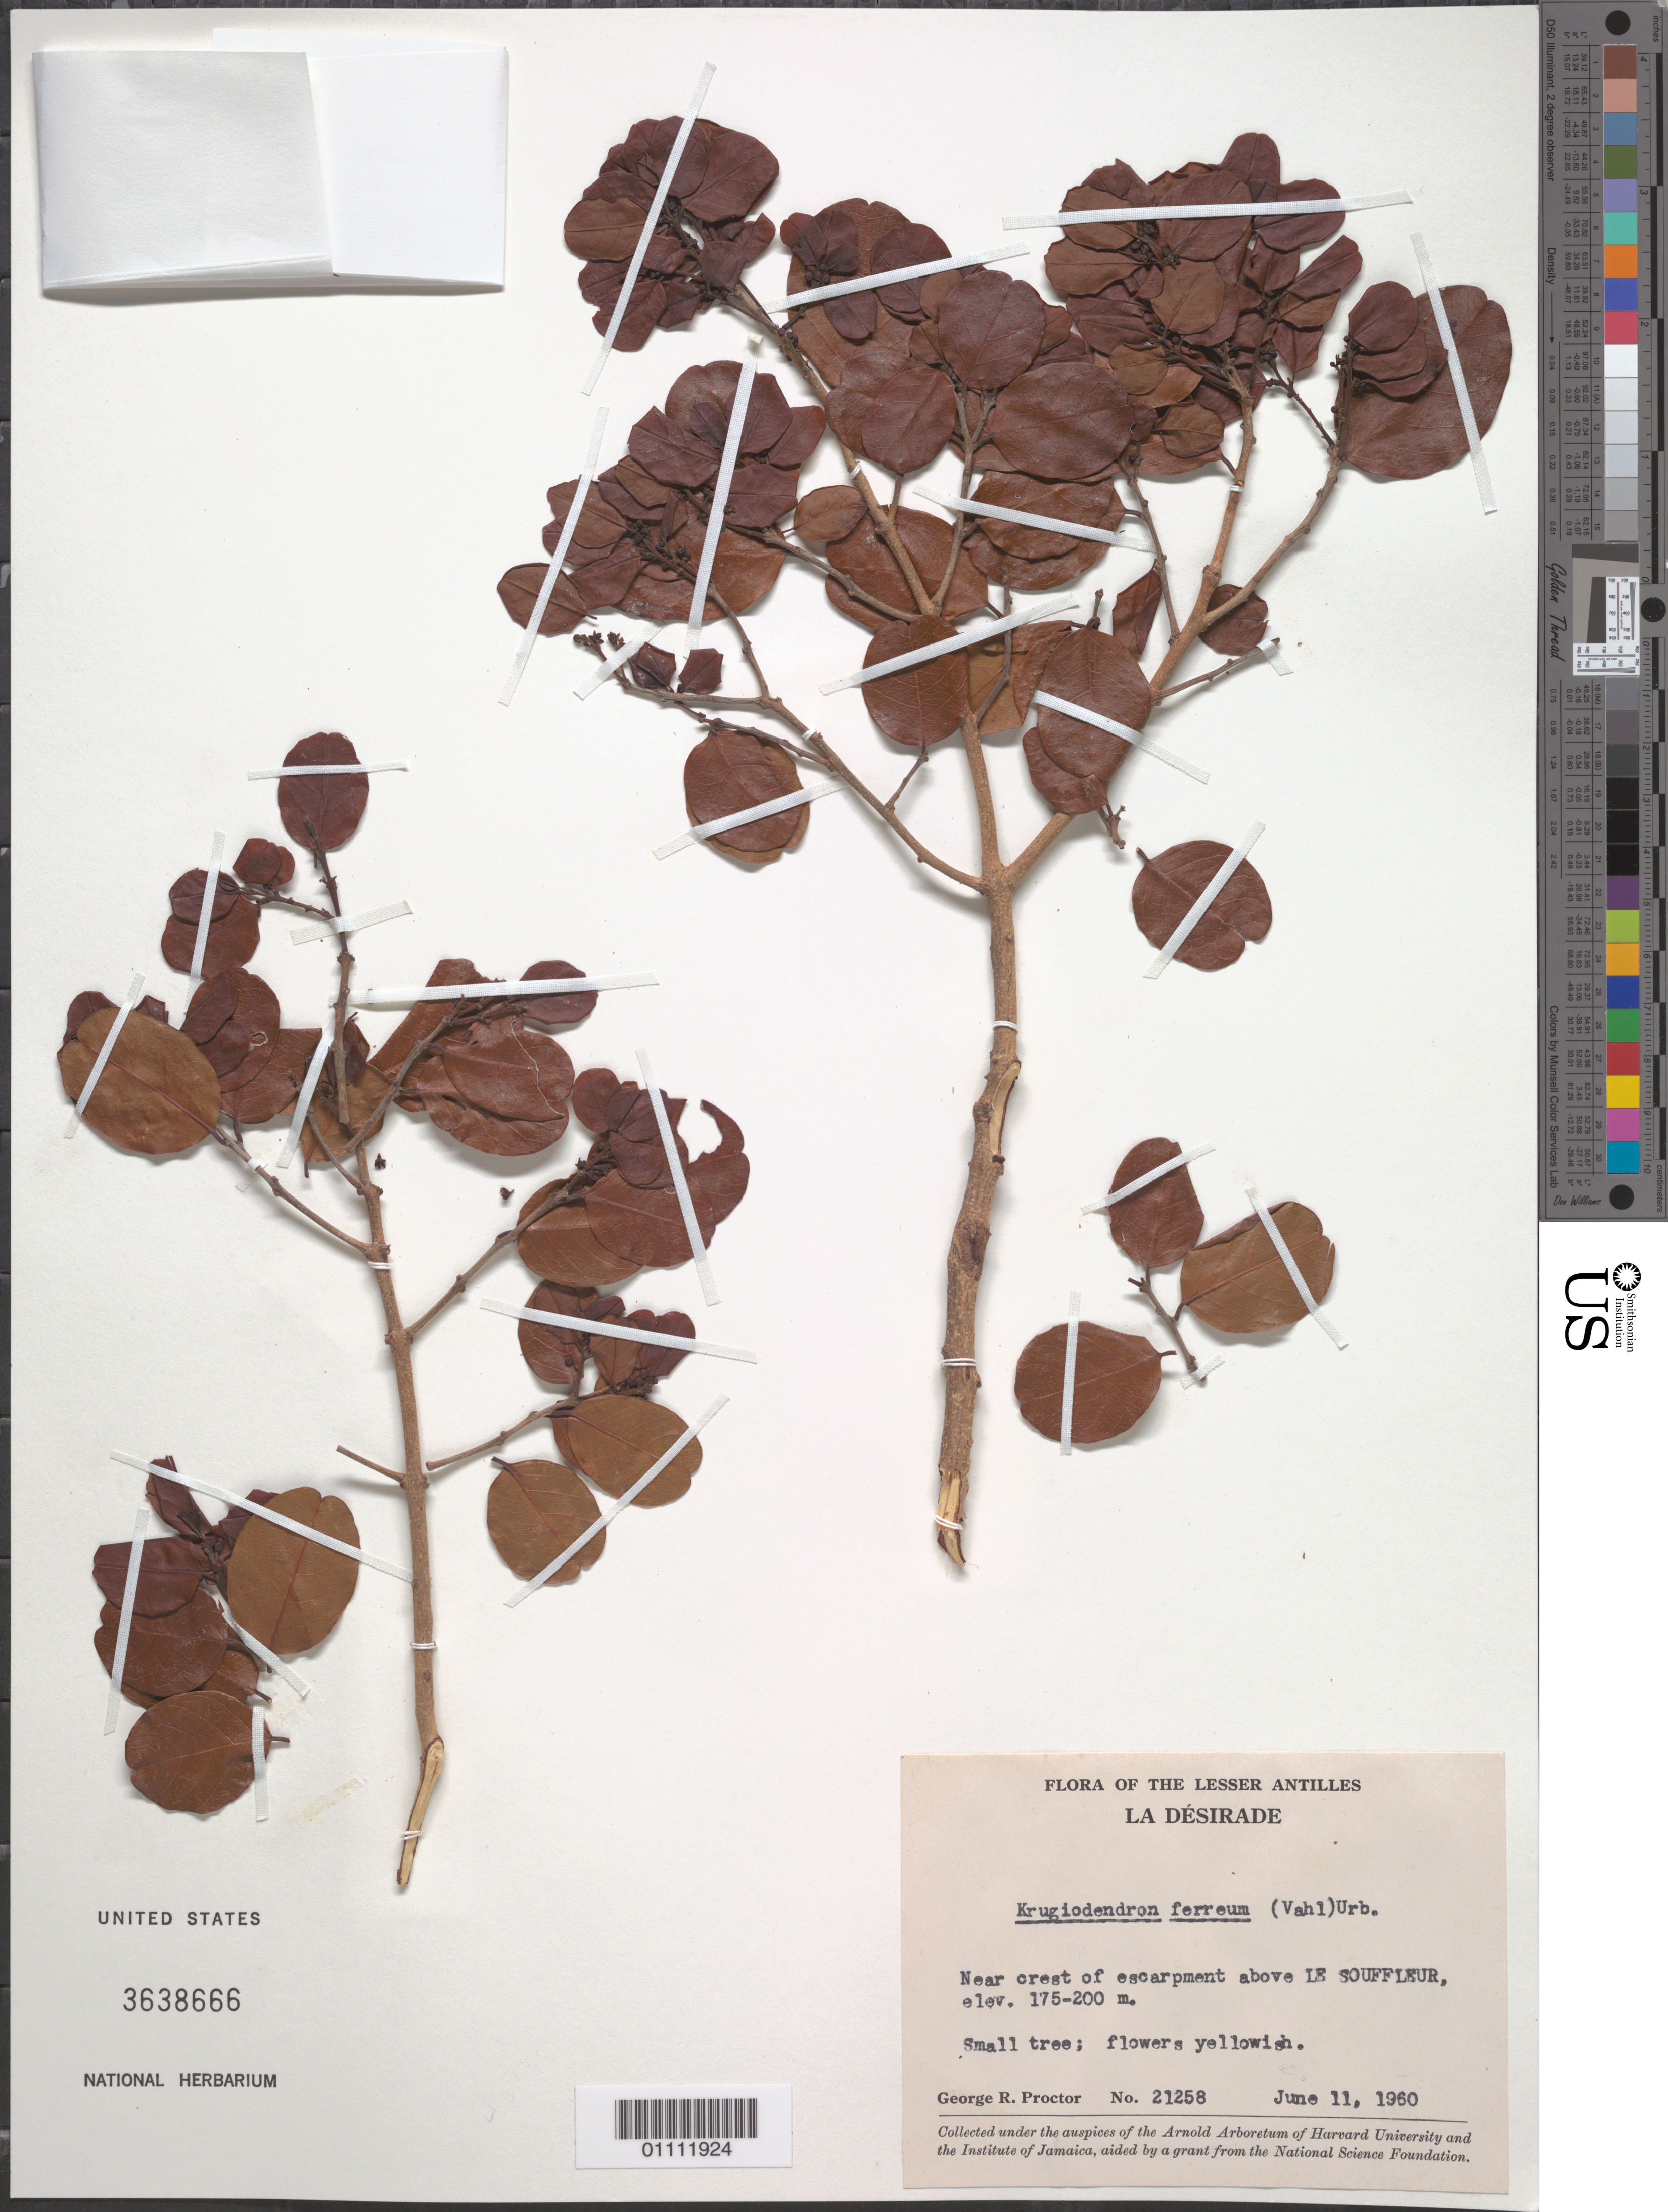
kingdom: Plantae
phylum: Tracheophyta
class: Magnoliopsida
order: Rosales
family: Rhamnaceae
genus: Krugiodendron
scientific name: Krugiodendron ferreum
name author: (Vahl) Urb.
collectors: G. R. Proctor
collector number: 21258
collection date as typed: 11 Jun 1960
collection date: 1960-06-11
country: Guadeloupe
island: La Désirade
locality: Le Souffleur, near crest of escarpment above Le Souffleur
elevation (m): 175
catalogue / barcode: US 3638666